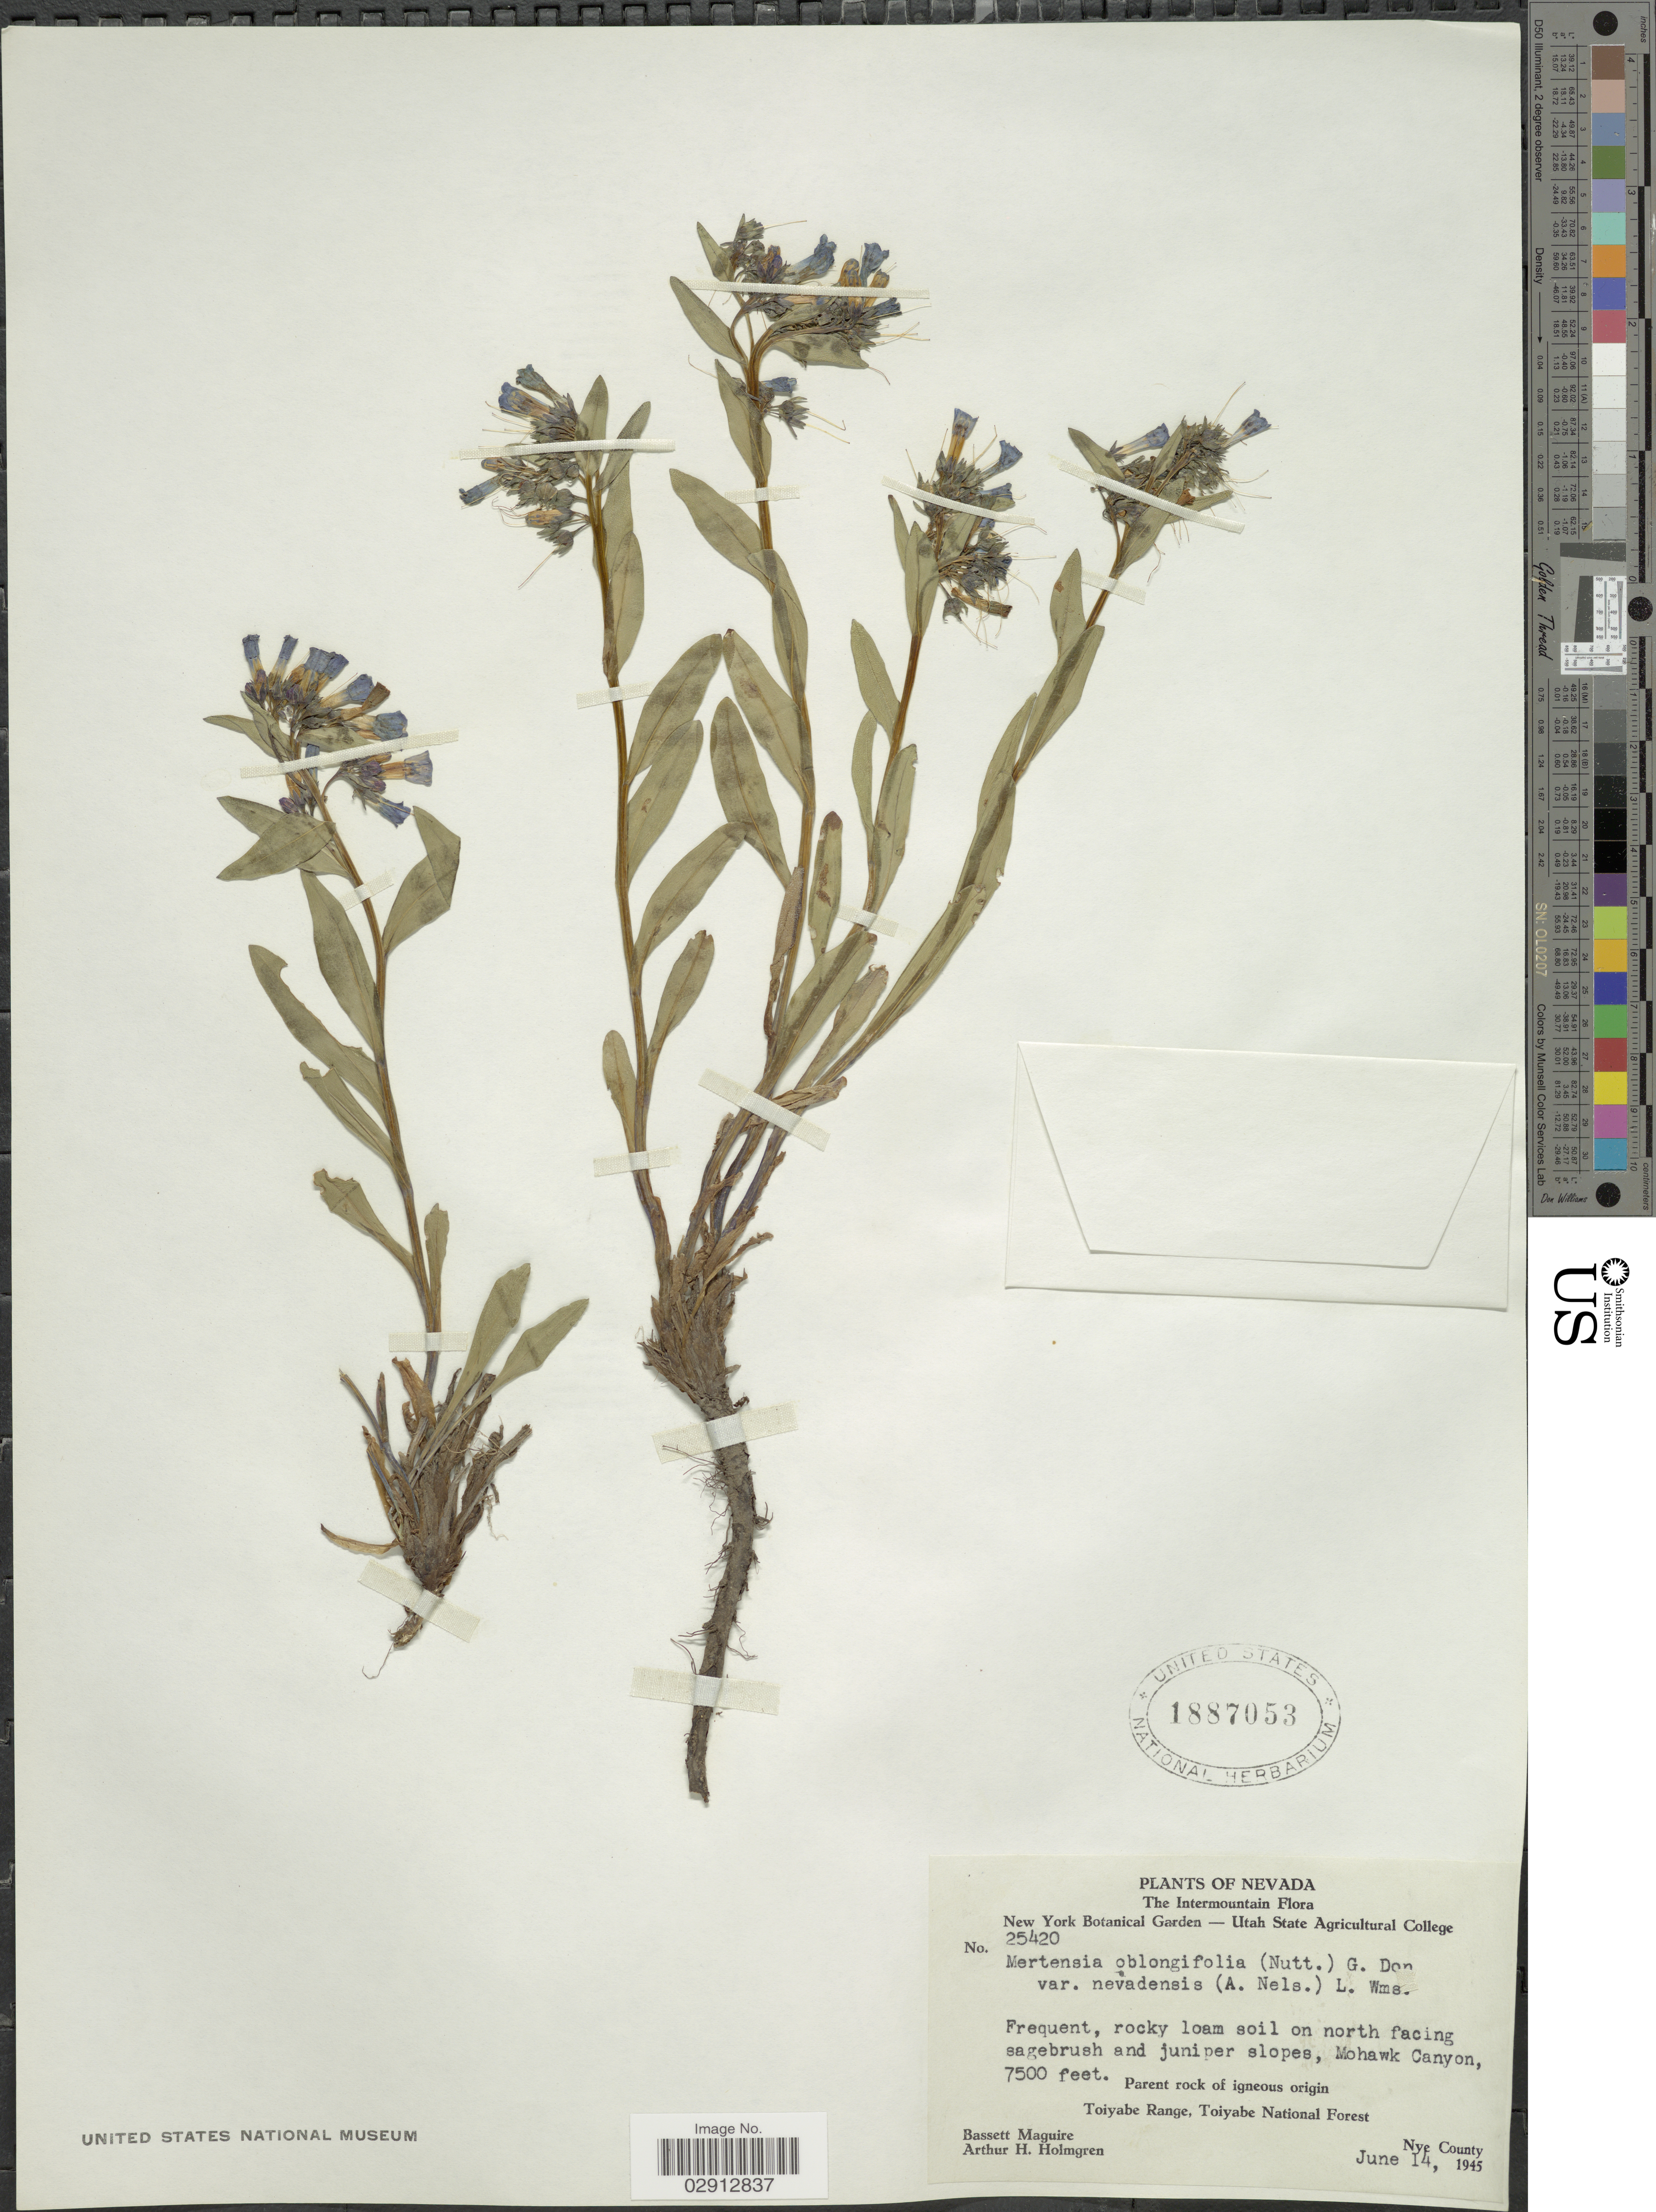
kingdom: Plantae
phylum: Tracheophyta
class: Magnoliopsida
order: Boraginales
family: Boraginaceae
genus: Mertensia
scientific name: Mertensia oblongifolia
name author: (Nutt.) G. Don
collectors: B. Maguire & A. H. Holmgren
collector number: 25420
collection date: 1945-06-14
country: United States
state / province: Nevada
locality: Intermountain. Mohawk Canyon. Toiyabe Range, Toiyabe National Forest. Nye County.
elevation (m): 2286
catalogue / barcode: US 1887053